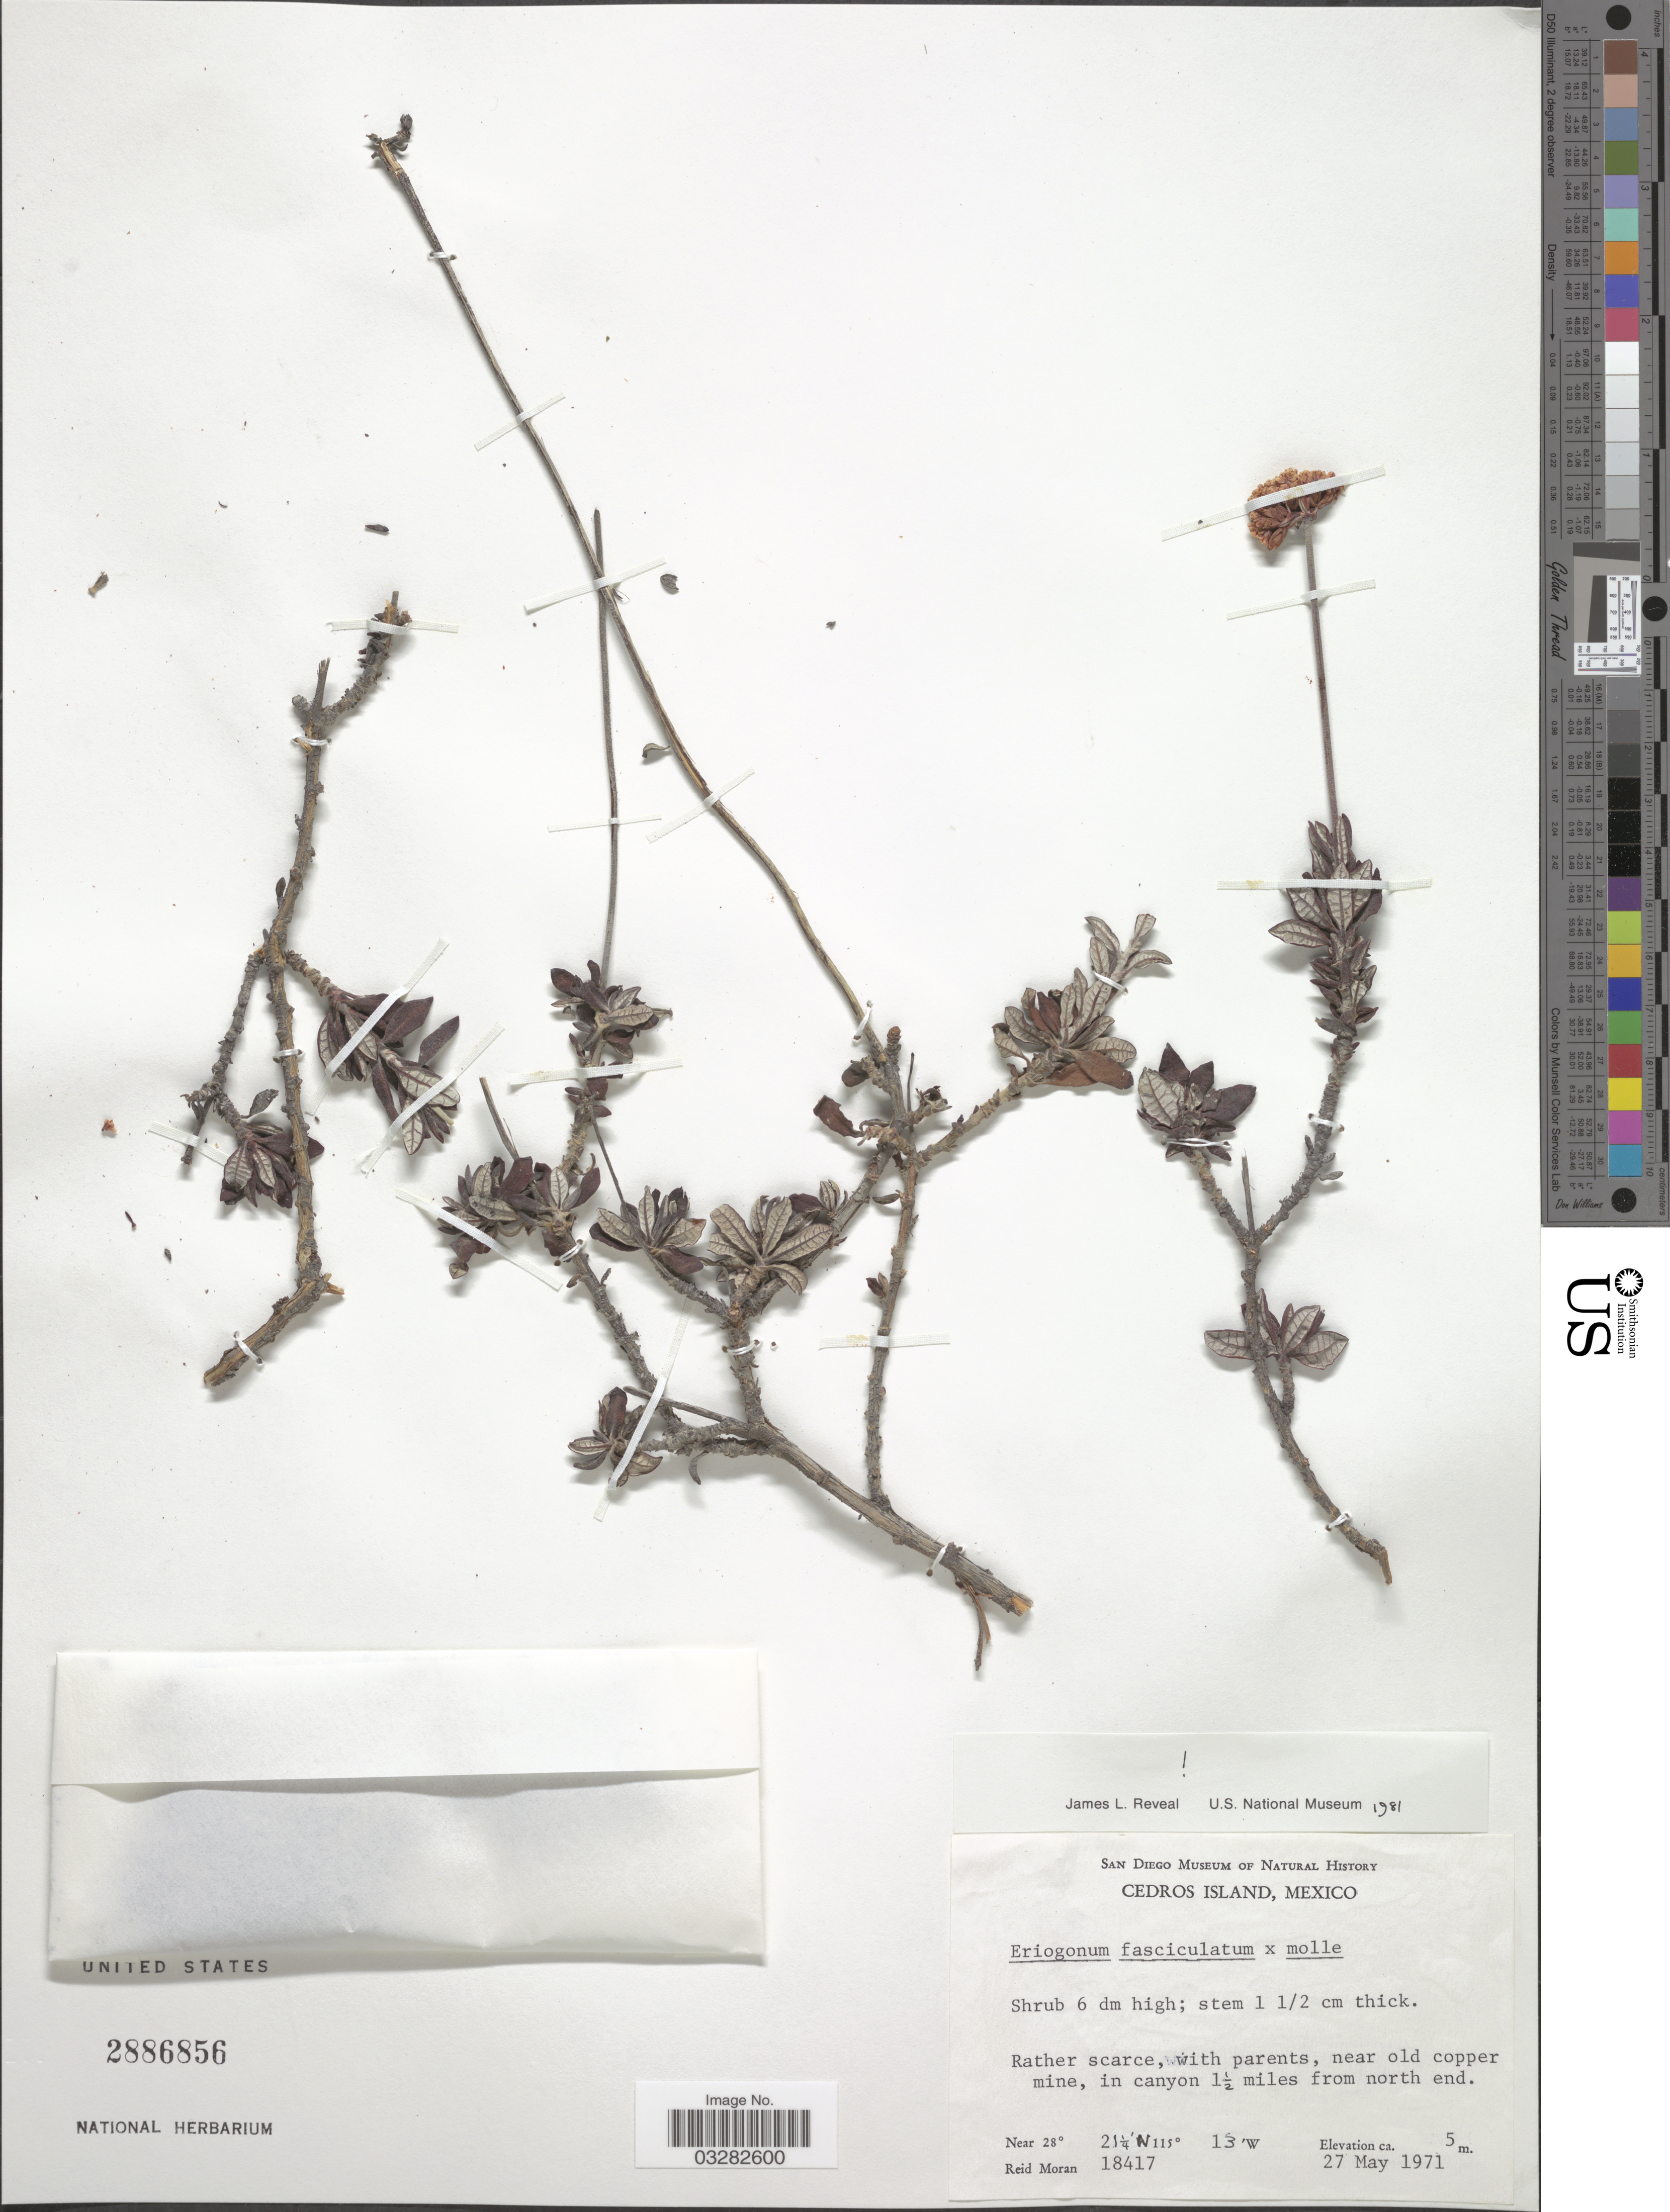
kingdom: Plantae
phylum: Tracheophyta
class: Magnoliopsida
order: Caryophyllales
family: Polygonaceae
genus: Eriogonum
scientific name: Eriogonum fasciculatum var. fasciculatum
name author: Benth.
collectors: R. Moran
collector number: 18417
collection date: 1971-05-27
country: Mexico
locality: Cedros Island. Near old copper mine, in canyon 1½ miles from north end.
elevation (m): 5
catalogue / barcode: US 2886856